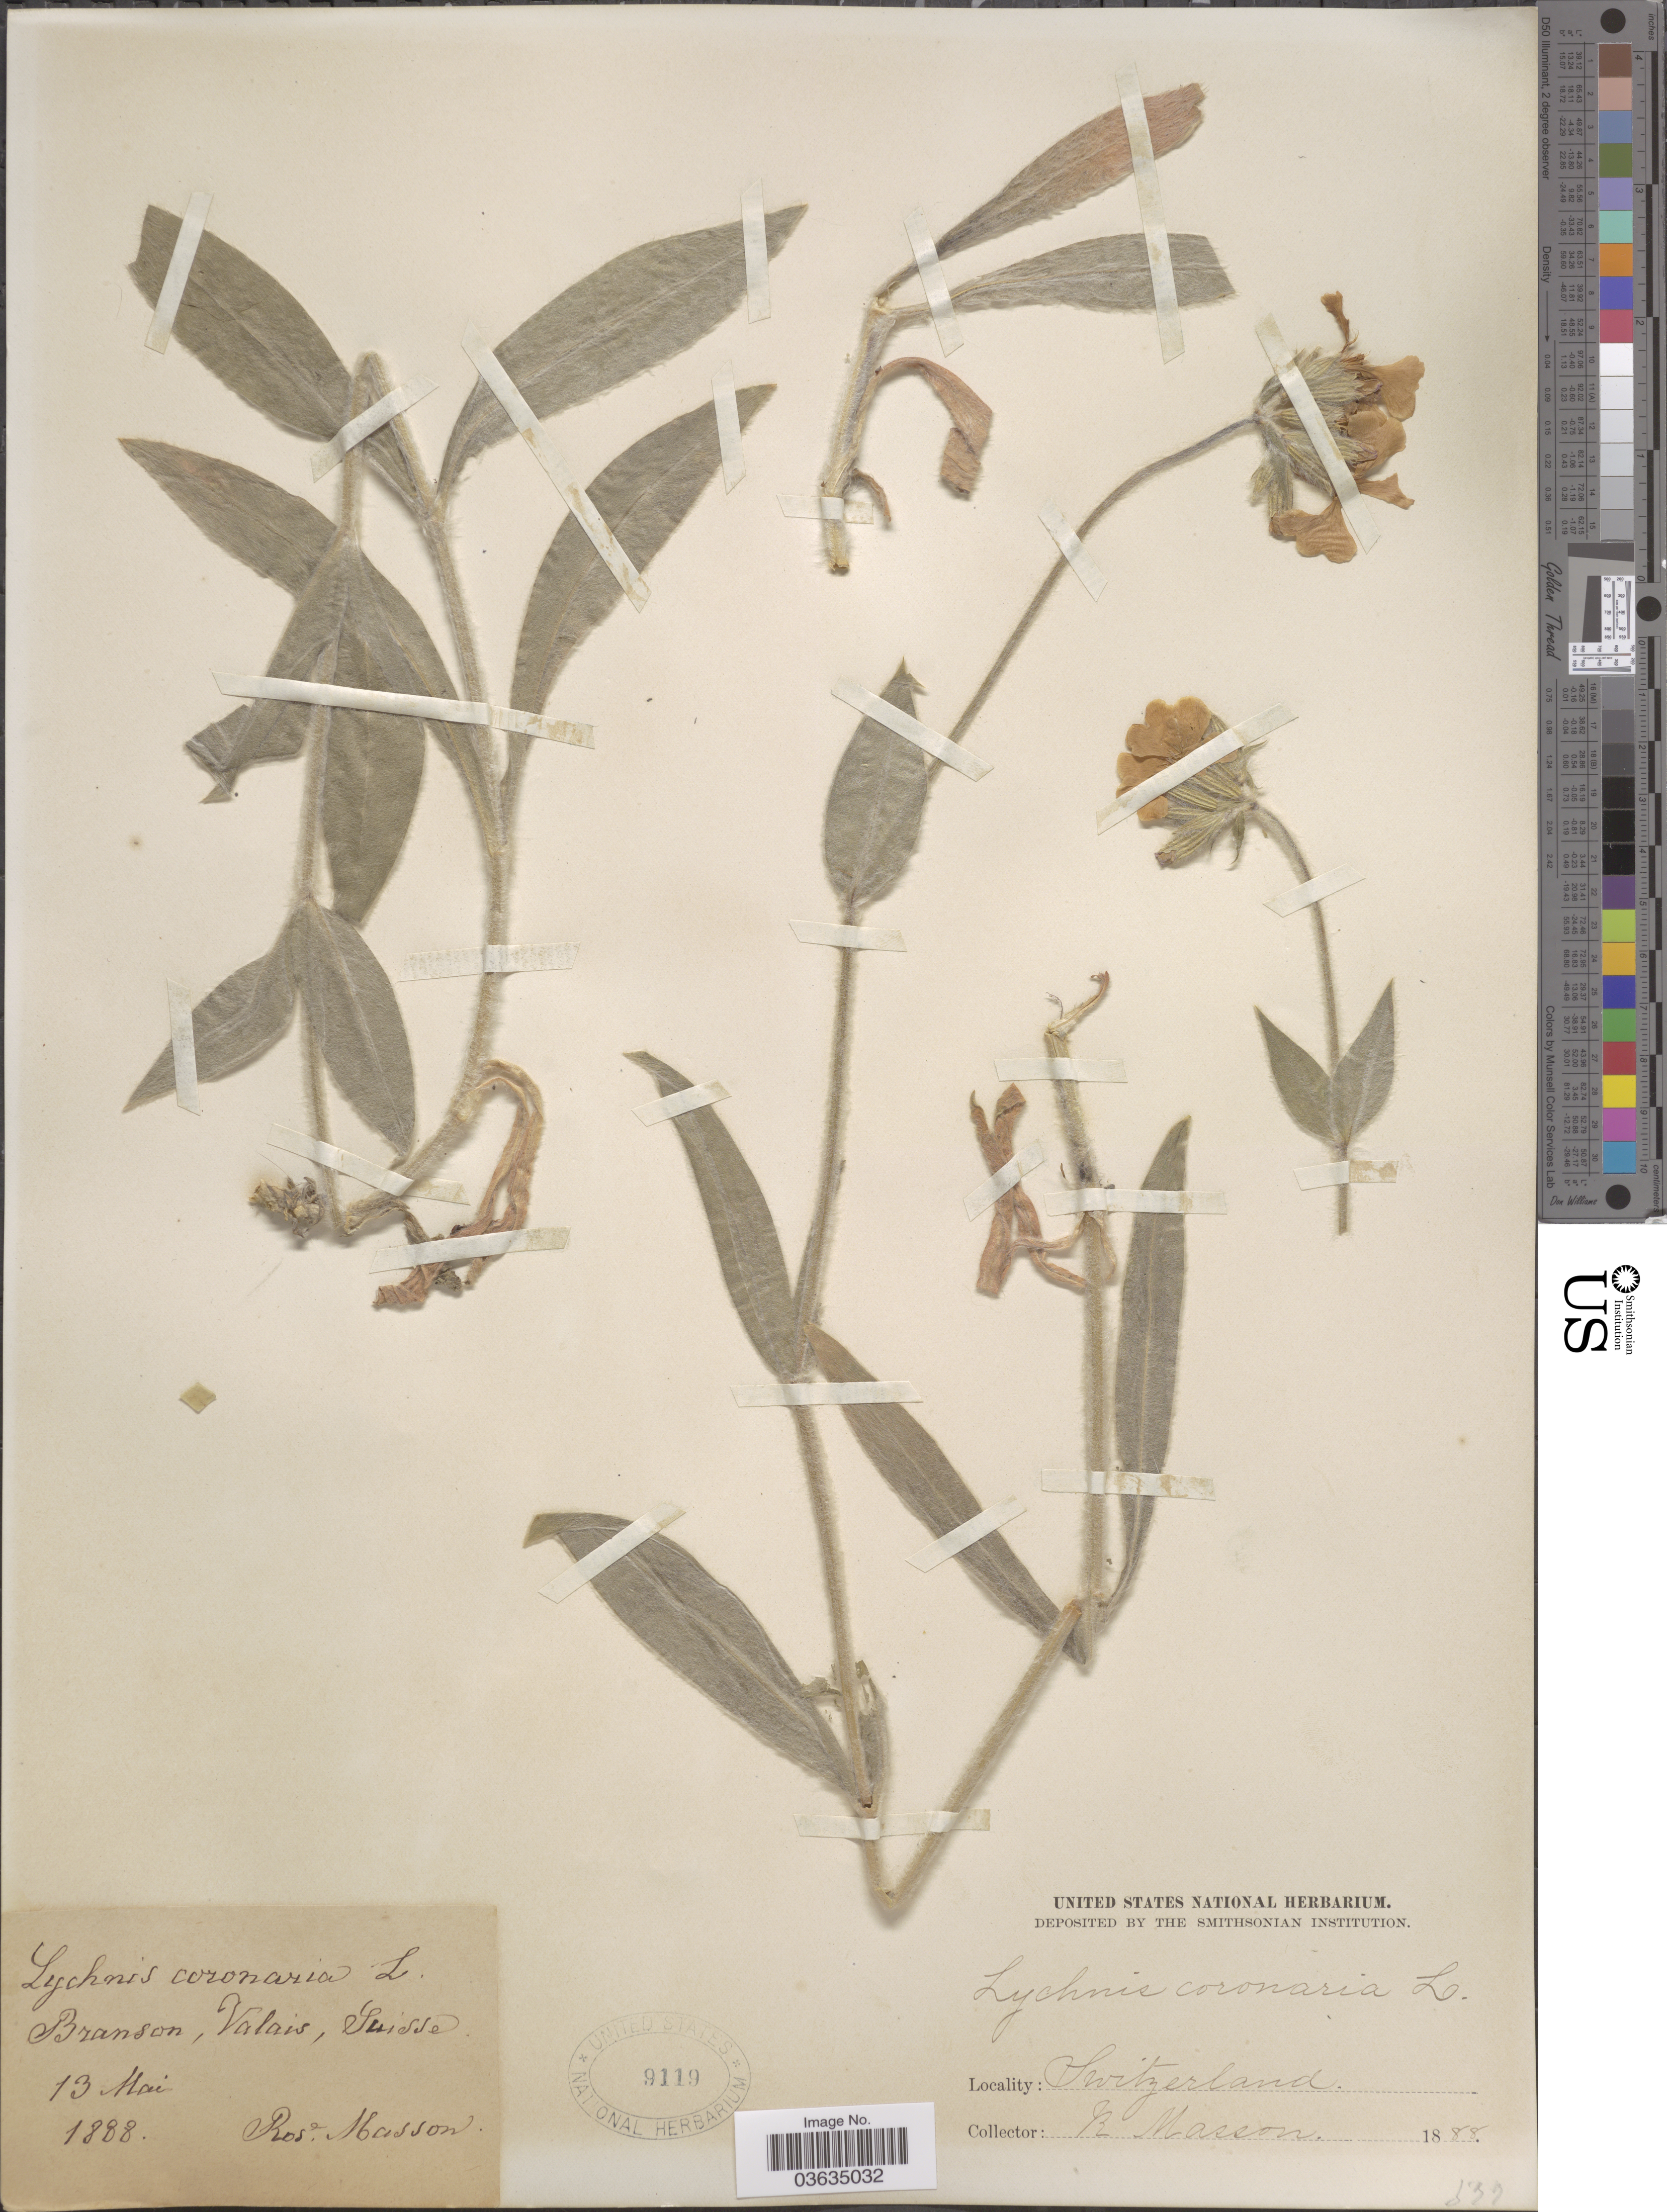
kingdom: Plantae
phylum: Tracheophyta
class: Magnoliopsida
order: Caryophyllales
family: Caryophyllaceae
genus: Silene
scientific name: Silene coronaria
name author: (L.) Clairv.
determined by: Strong, Mark T., (BOT), Smithsonian Institution - National Museum of Natural History (UNITED STATES)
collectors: R. Masson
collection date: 1888-05-13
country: Switzerland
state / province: Valais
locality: Branson, Valais, Suisse.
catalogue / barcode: US 9119